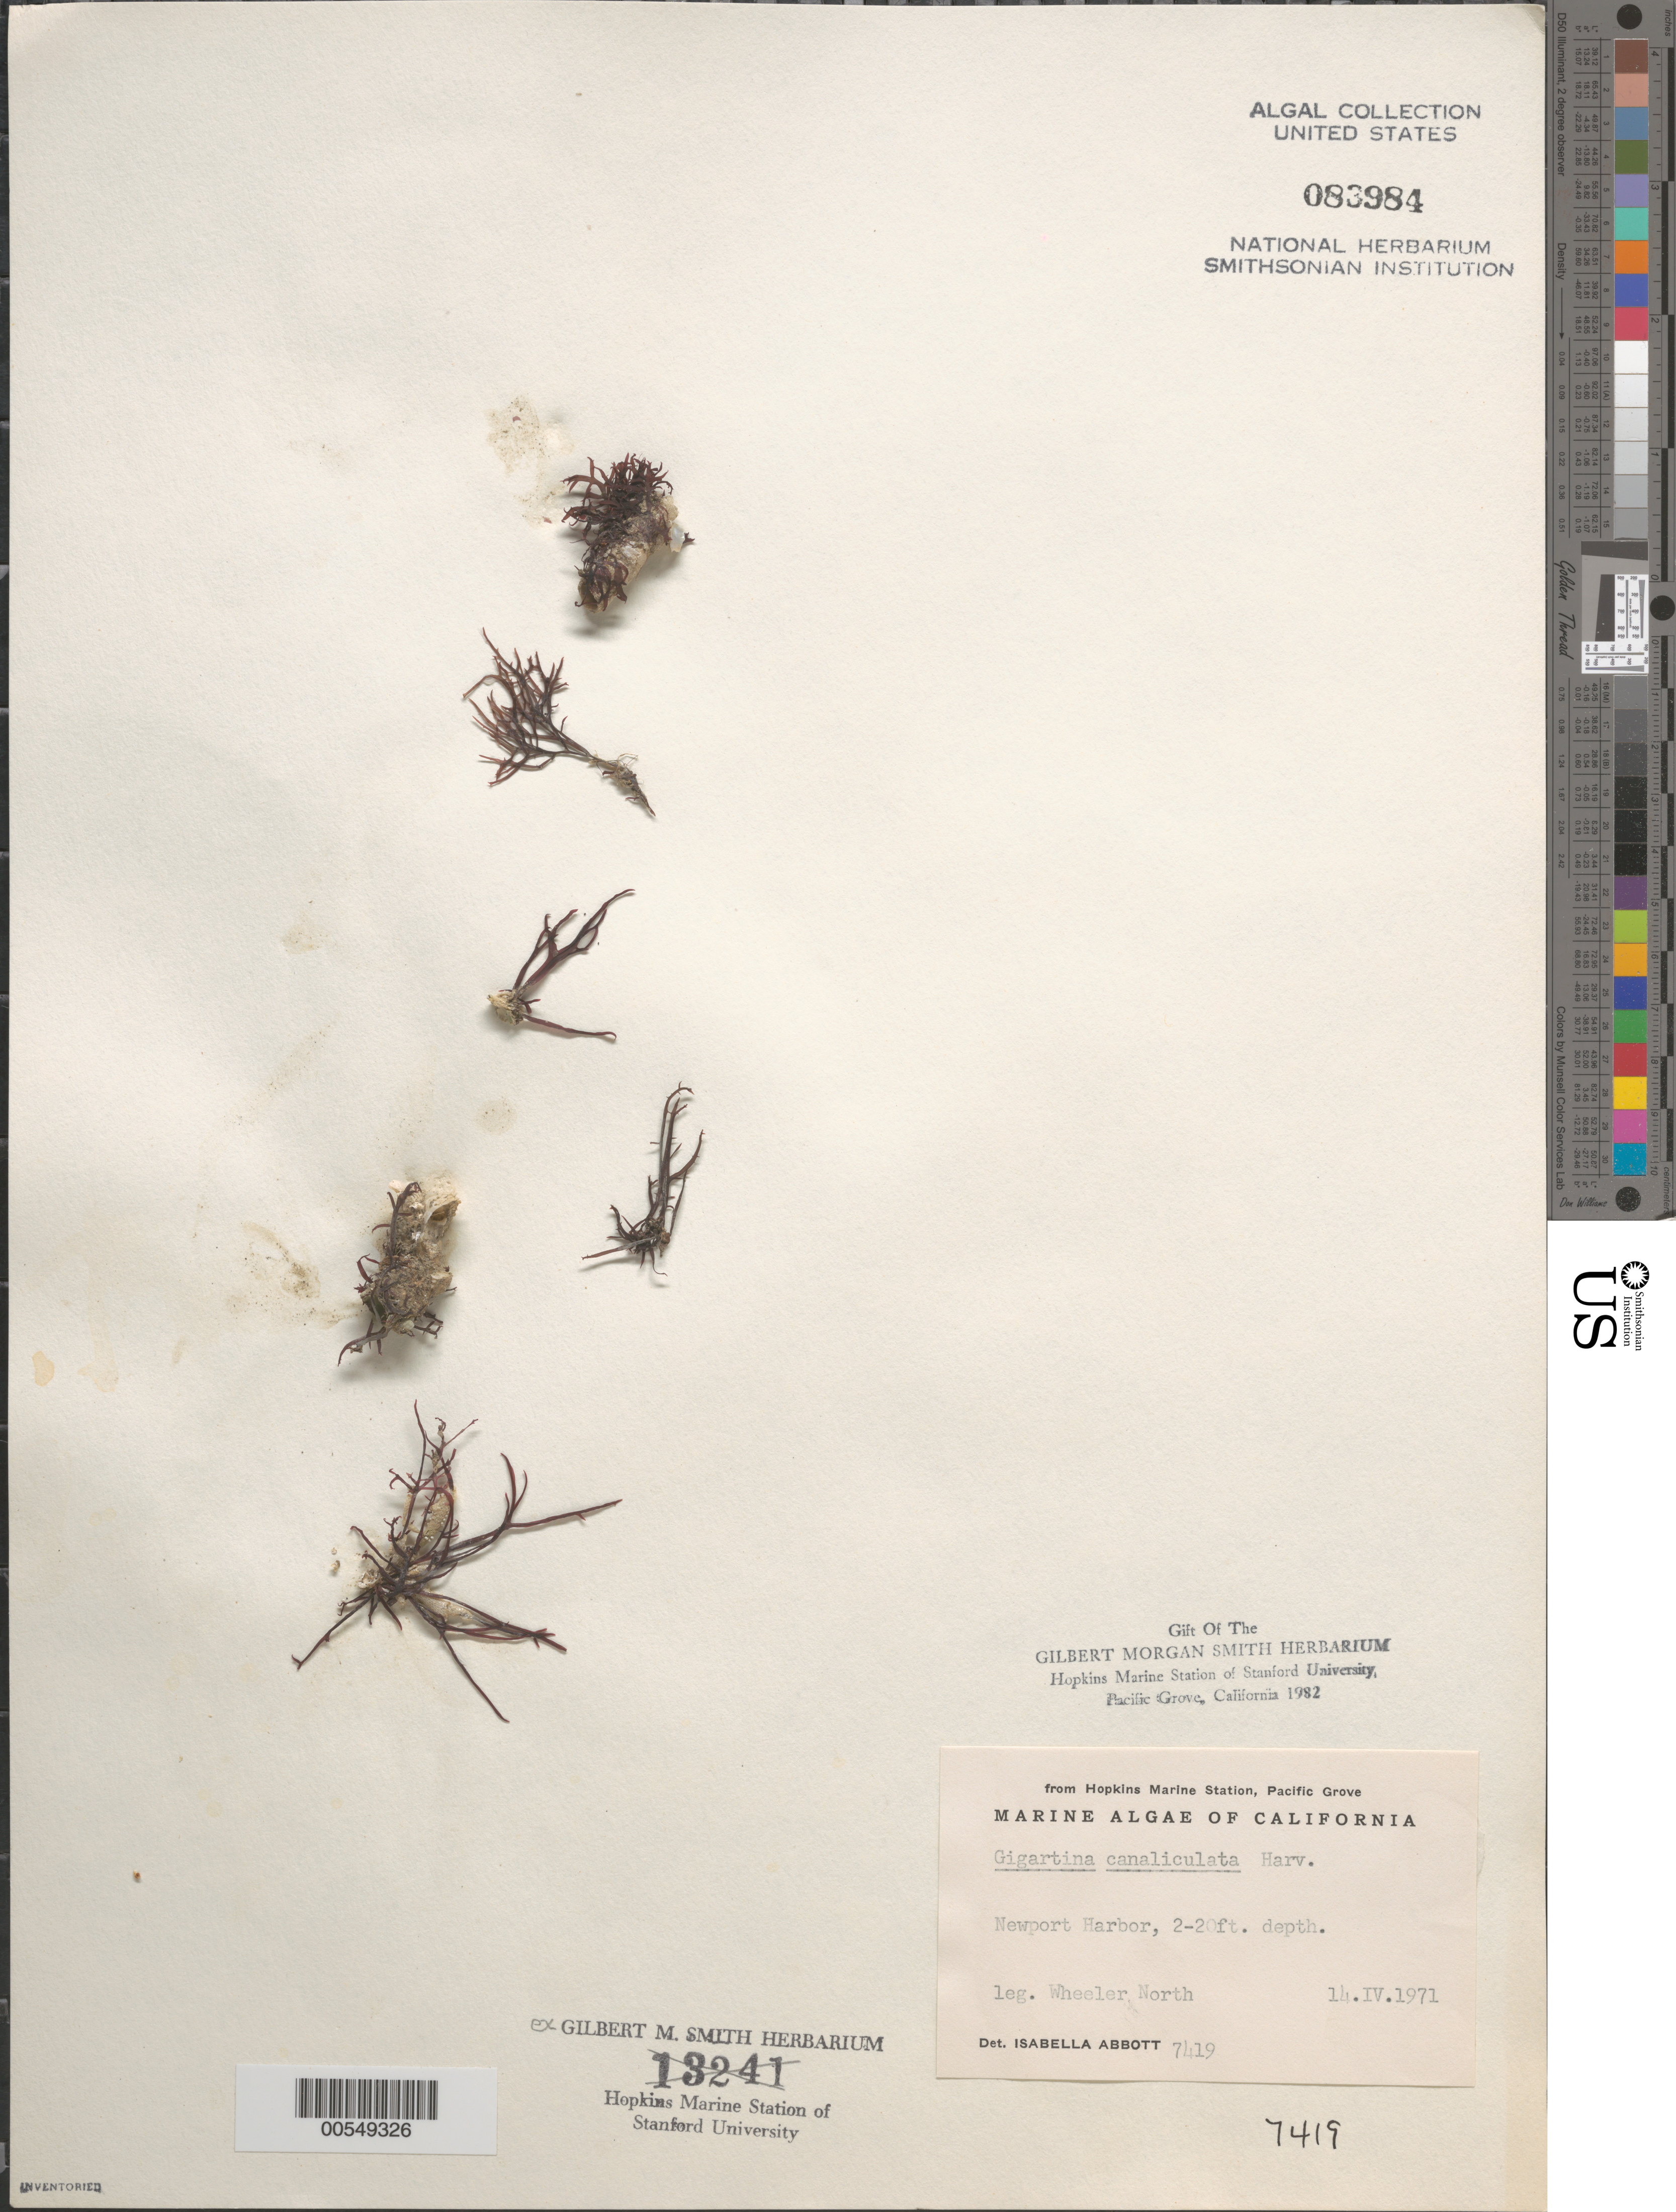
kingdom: Plantae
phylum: Rhodophyta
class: Florideophyceae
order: Gigartinales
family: Gigartinaceae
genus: Chondracanthus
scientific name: Chondracanthus canaliculatus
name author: (Harv.) Guiry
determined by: Algae name updating Project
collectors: W. North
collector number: IAA 7419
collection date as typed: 14 Apr 1971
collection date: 1971-04-14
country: United States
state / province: California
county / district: Orange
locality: Newport Harbor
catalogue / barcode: US 83984